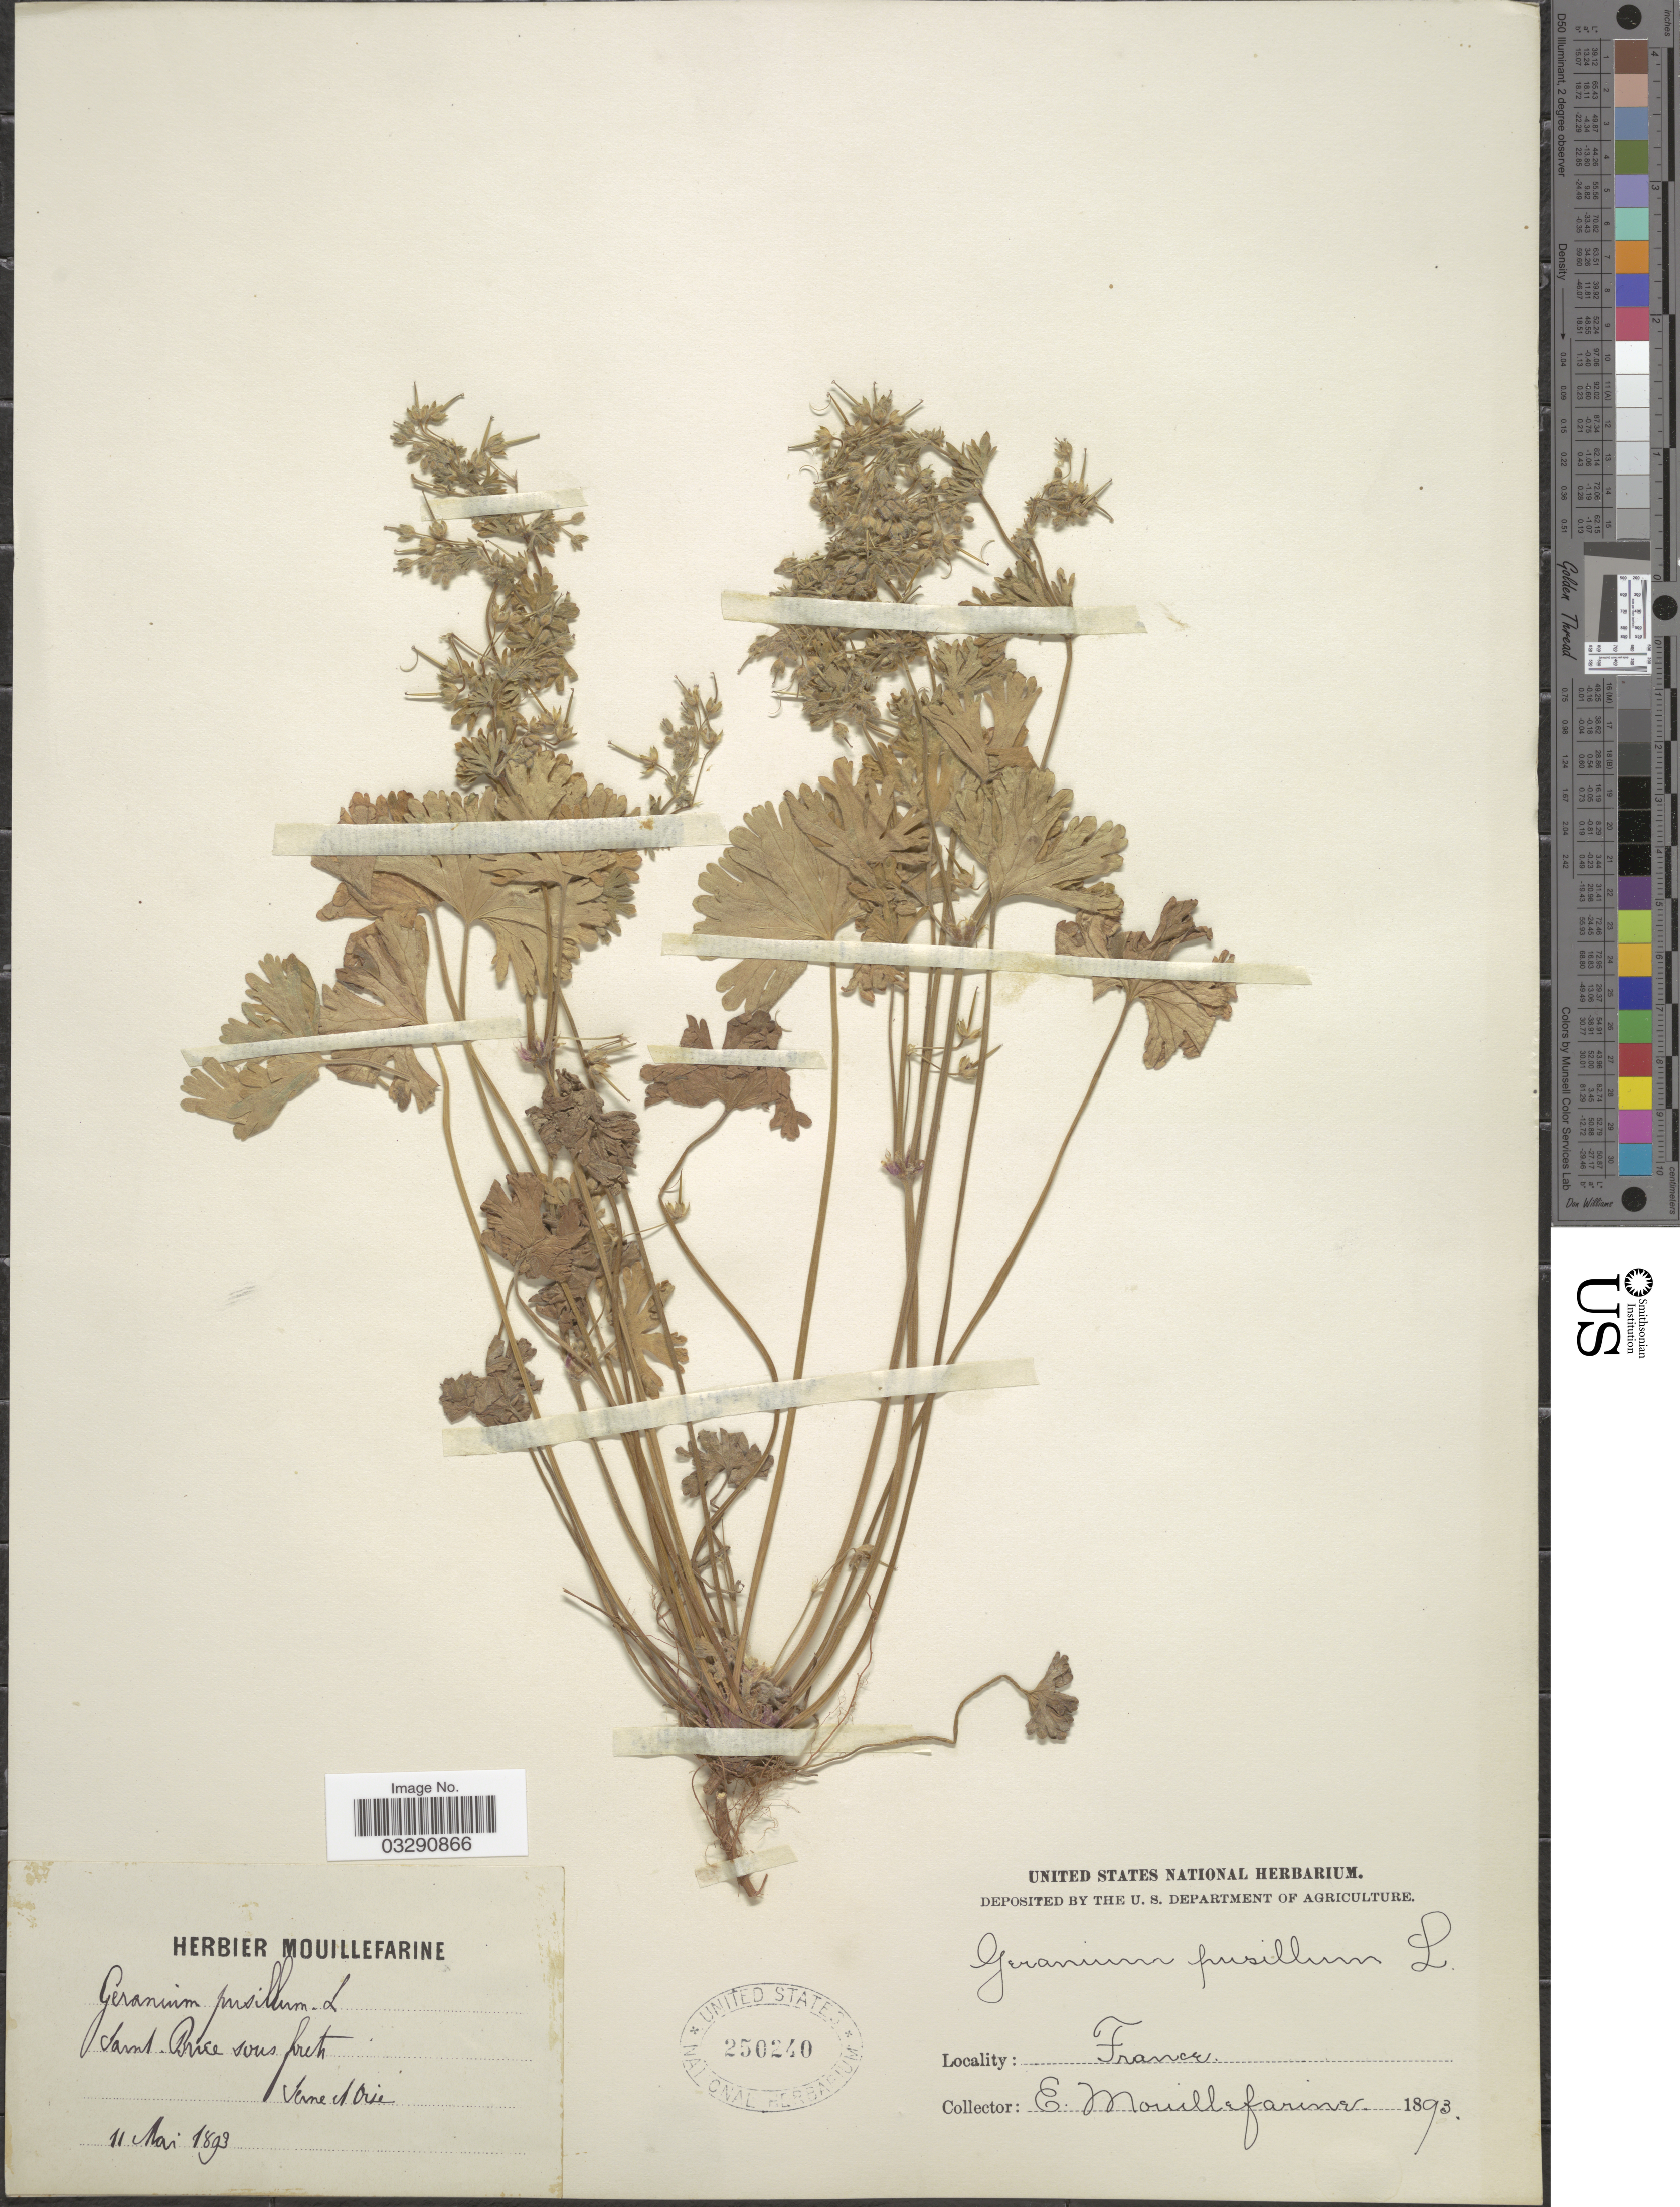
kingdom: Plantae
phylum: Tracheophyta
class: Magnoliopsida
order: Geraniales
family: Geraniaceae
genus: Geranium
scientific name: Geranium pusillum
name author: L.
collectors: E. Mouillefarine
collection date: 1893-05-11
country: France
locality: Saint Brice sous foret, Seine et Oise.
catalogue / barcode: US 250240